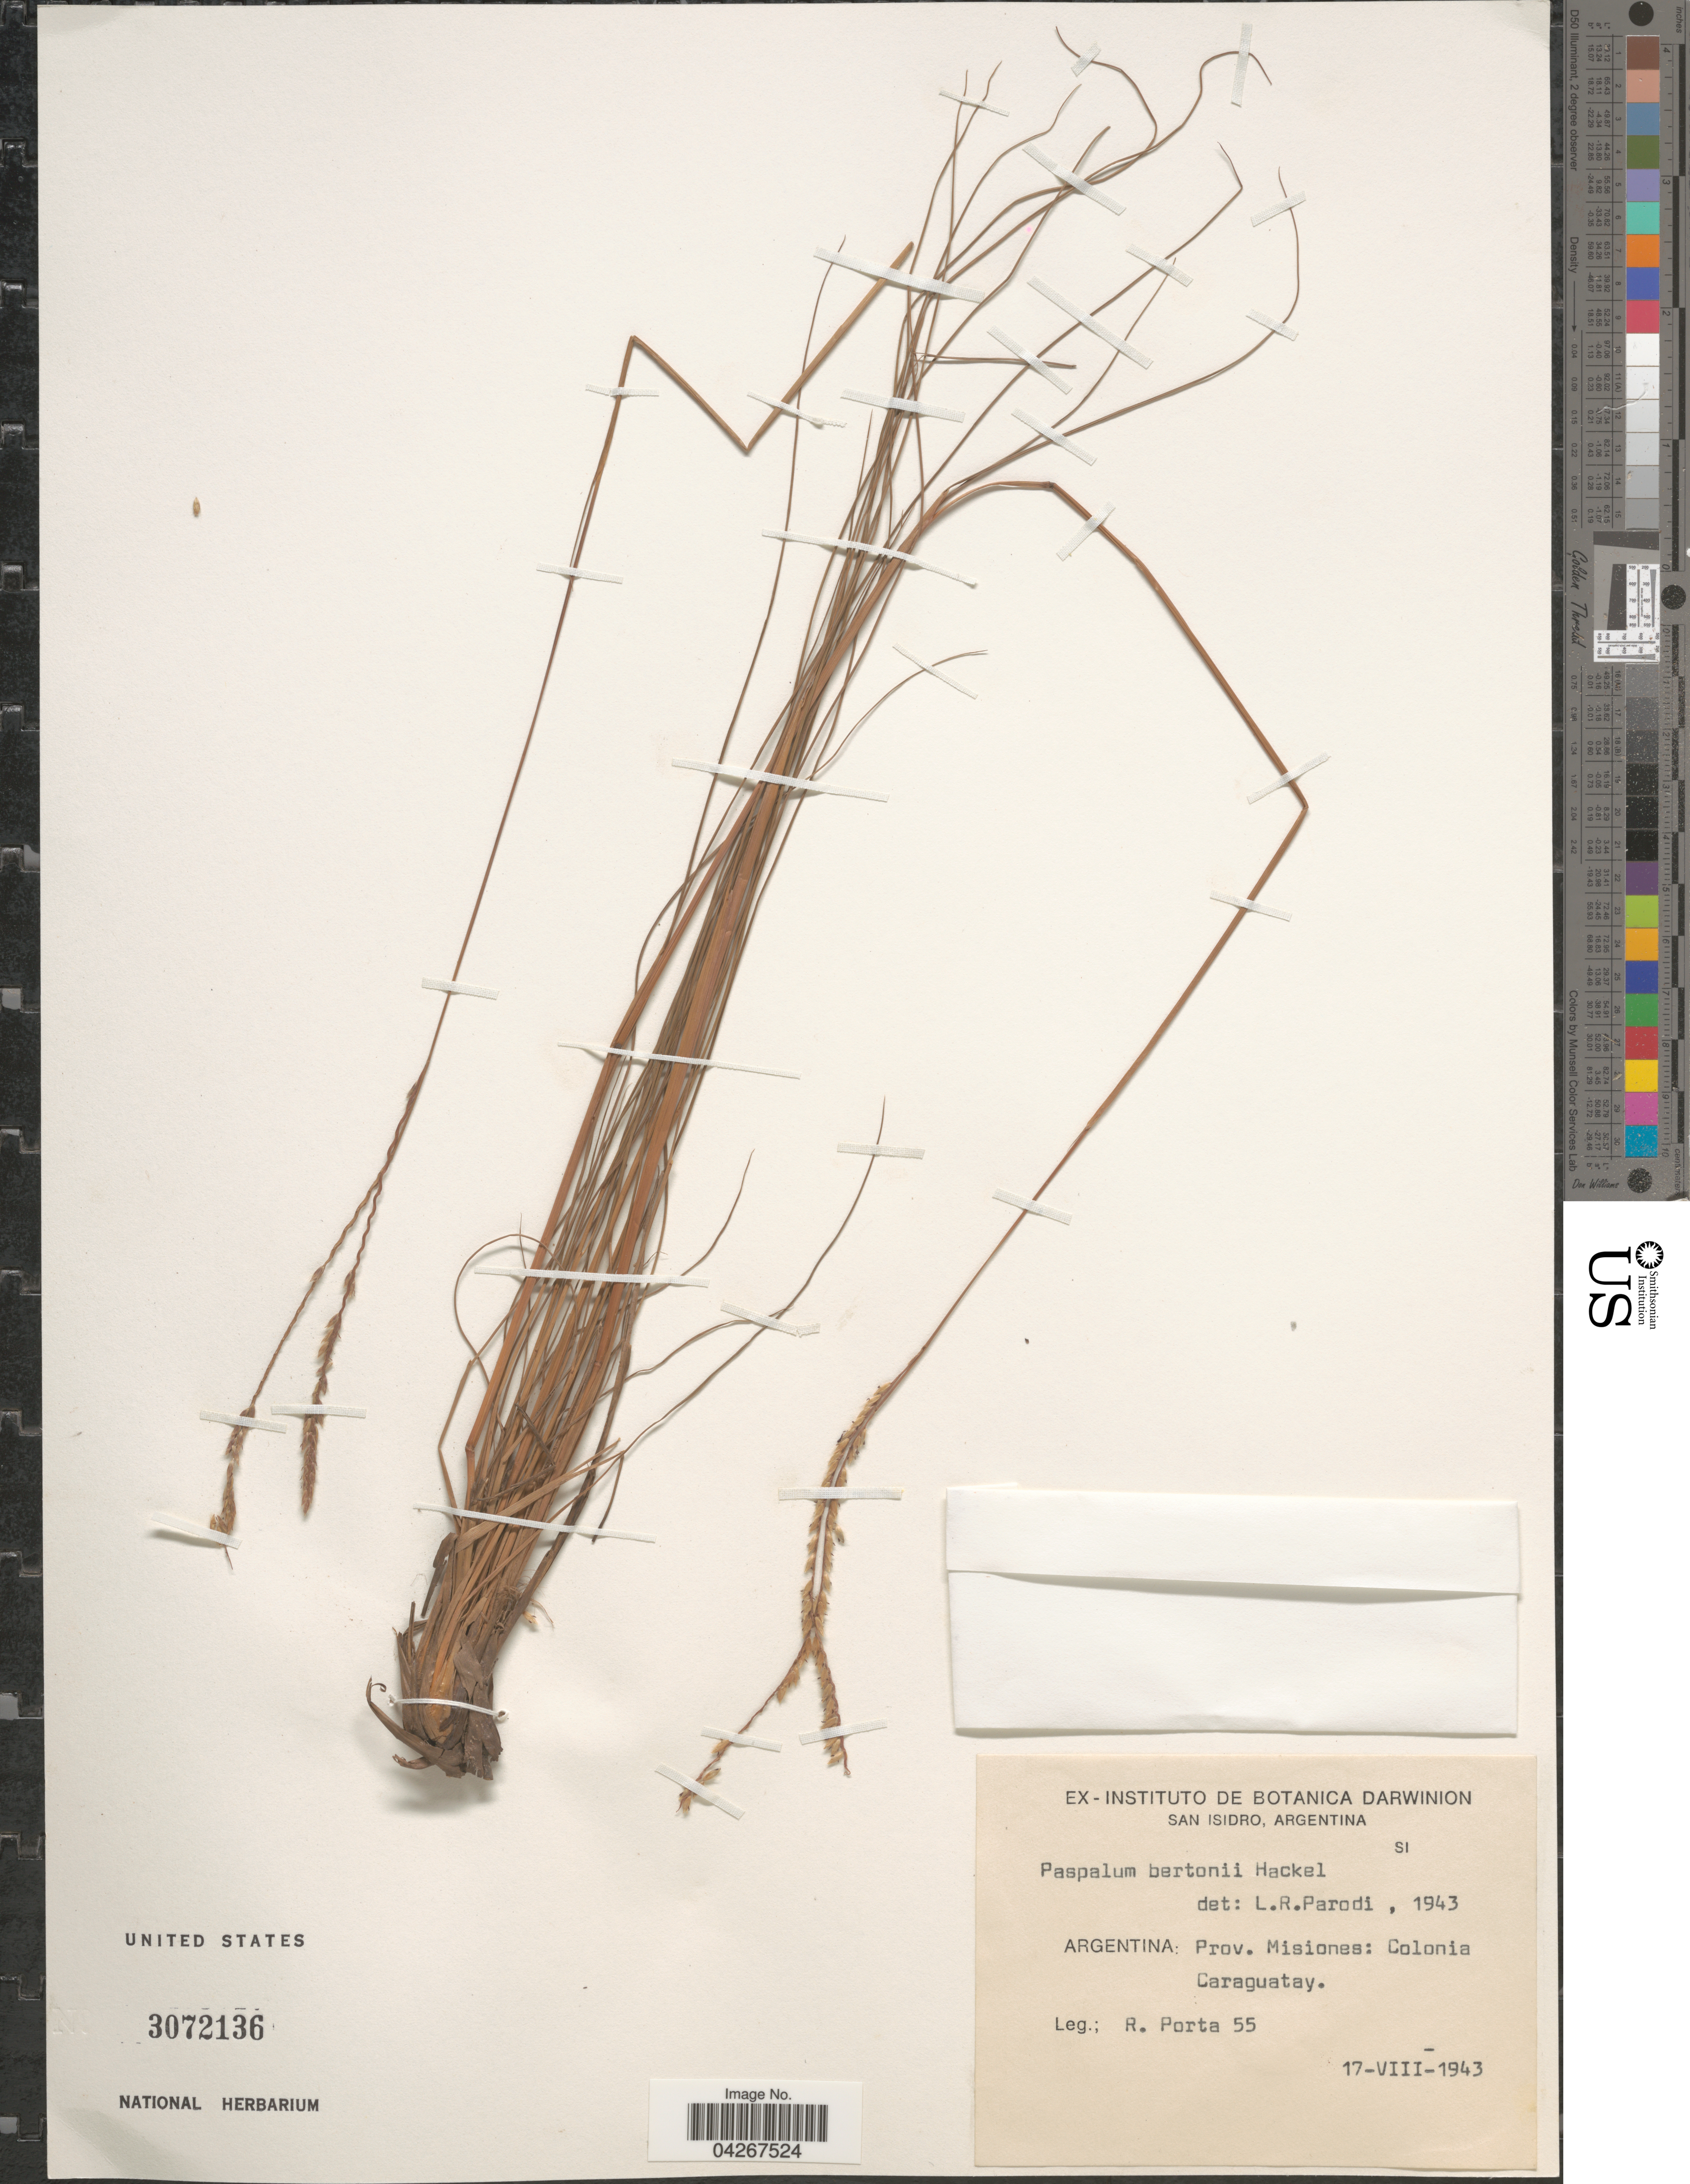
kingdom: Plantae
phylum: Tracheophyta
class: Liliopsida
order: Poales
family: Poaceae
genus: Paspalum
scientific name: Paspalum bertonii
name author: Hack.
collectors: R. Porta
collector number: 55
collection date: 1943-08-17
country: Argentina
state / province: Misiones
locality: Colonia Caraguatay.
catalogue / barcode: US 3072136